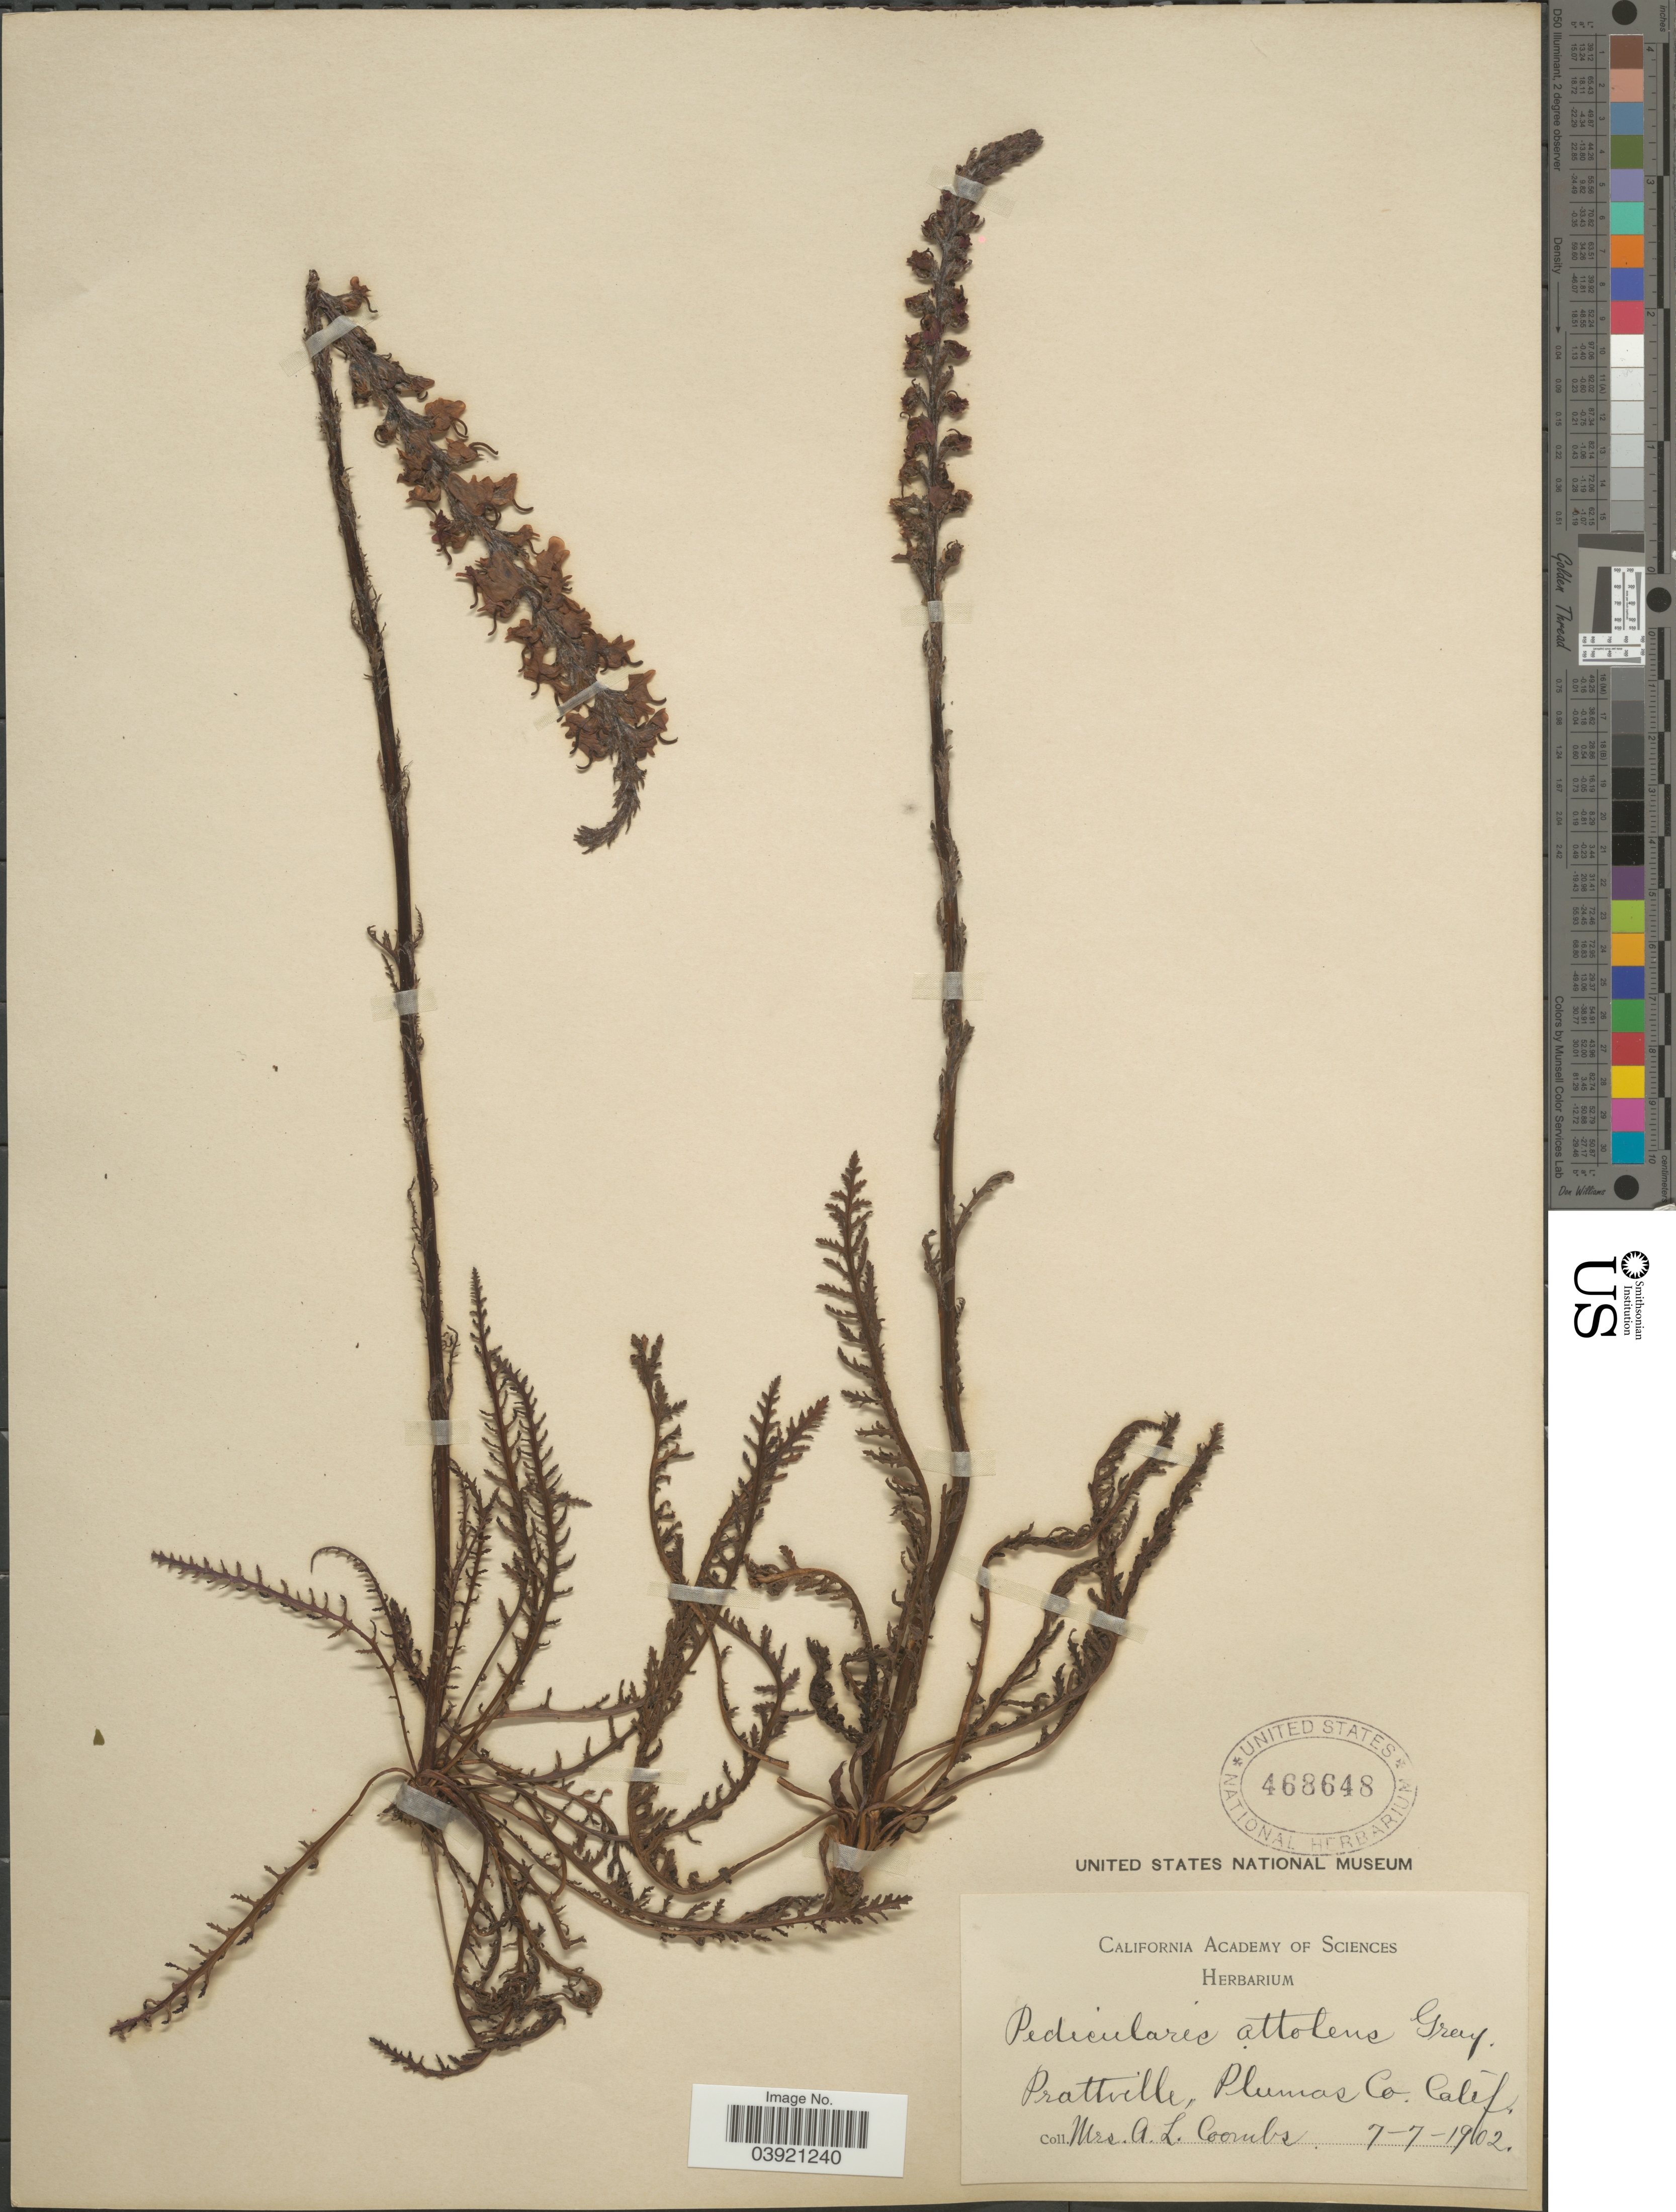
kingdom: Plantae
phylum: Tracheophyta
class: Magnoliopsida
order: Lamiales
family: Orobanchaceae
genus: Pedicularis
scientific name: Pedicularis attollens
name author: A. Gray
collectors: A. Coombs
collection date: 1902-07-07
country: United States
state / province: California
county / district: Plumas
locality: Prattville, Plumas Co.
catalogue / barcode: US 468648